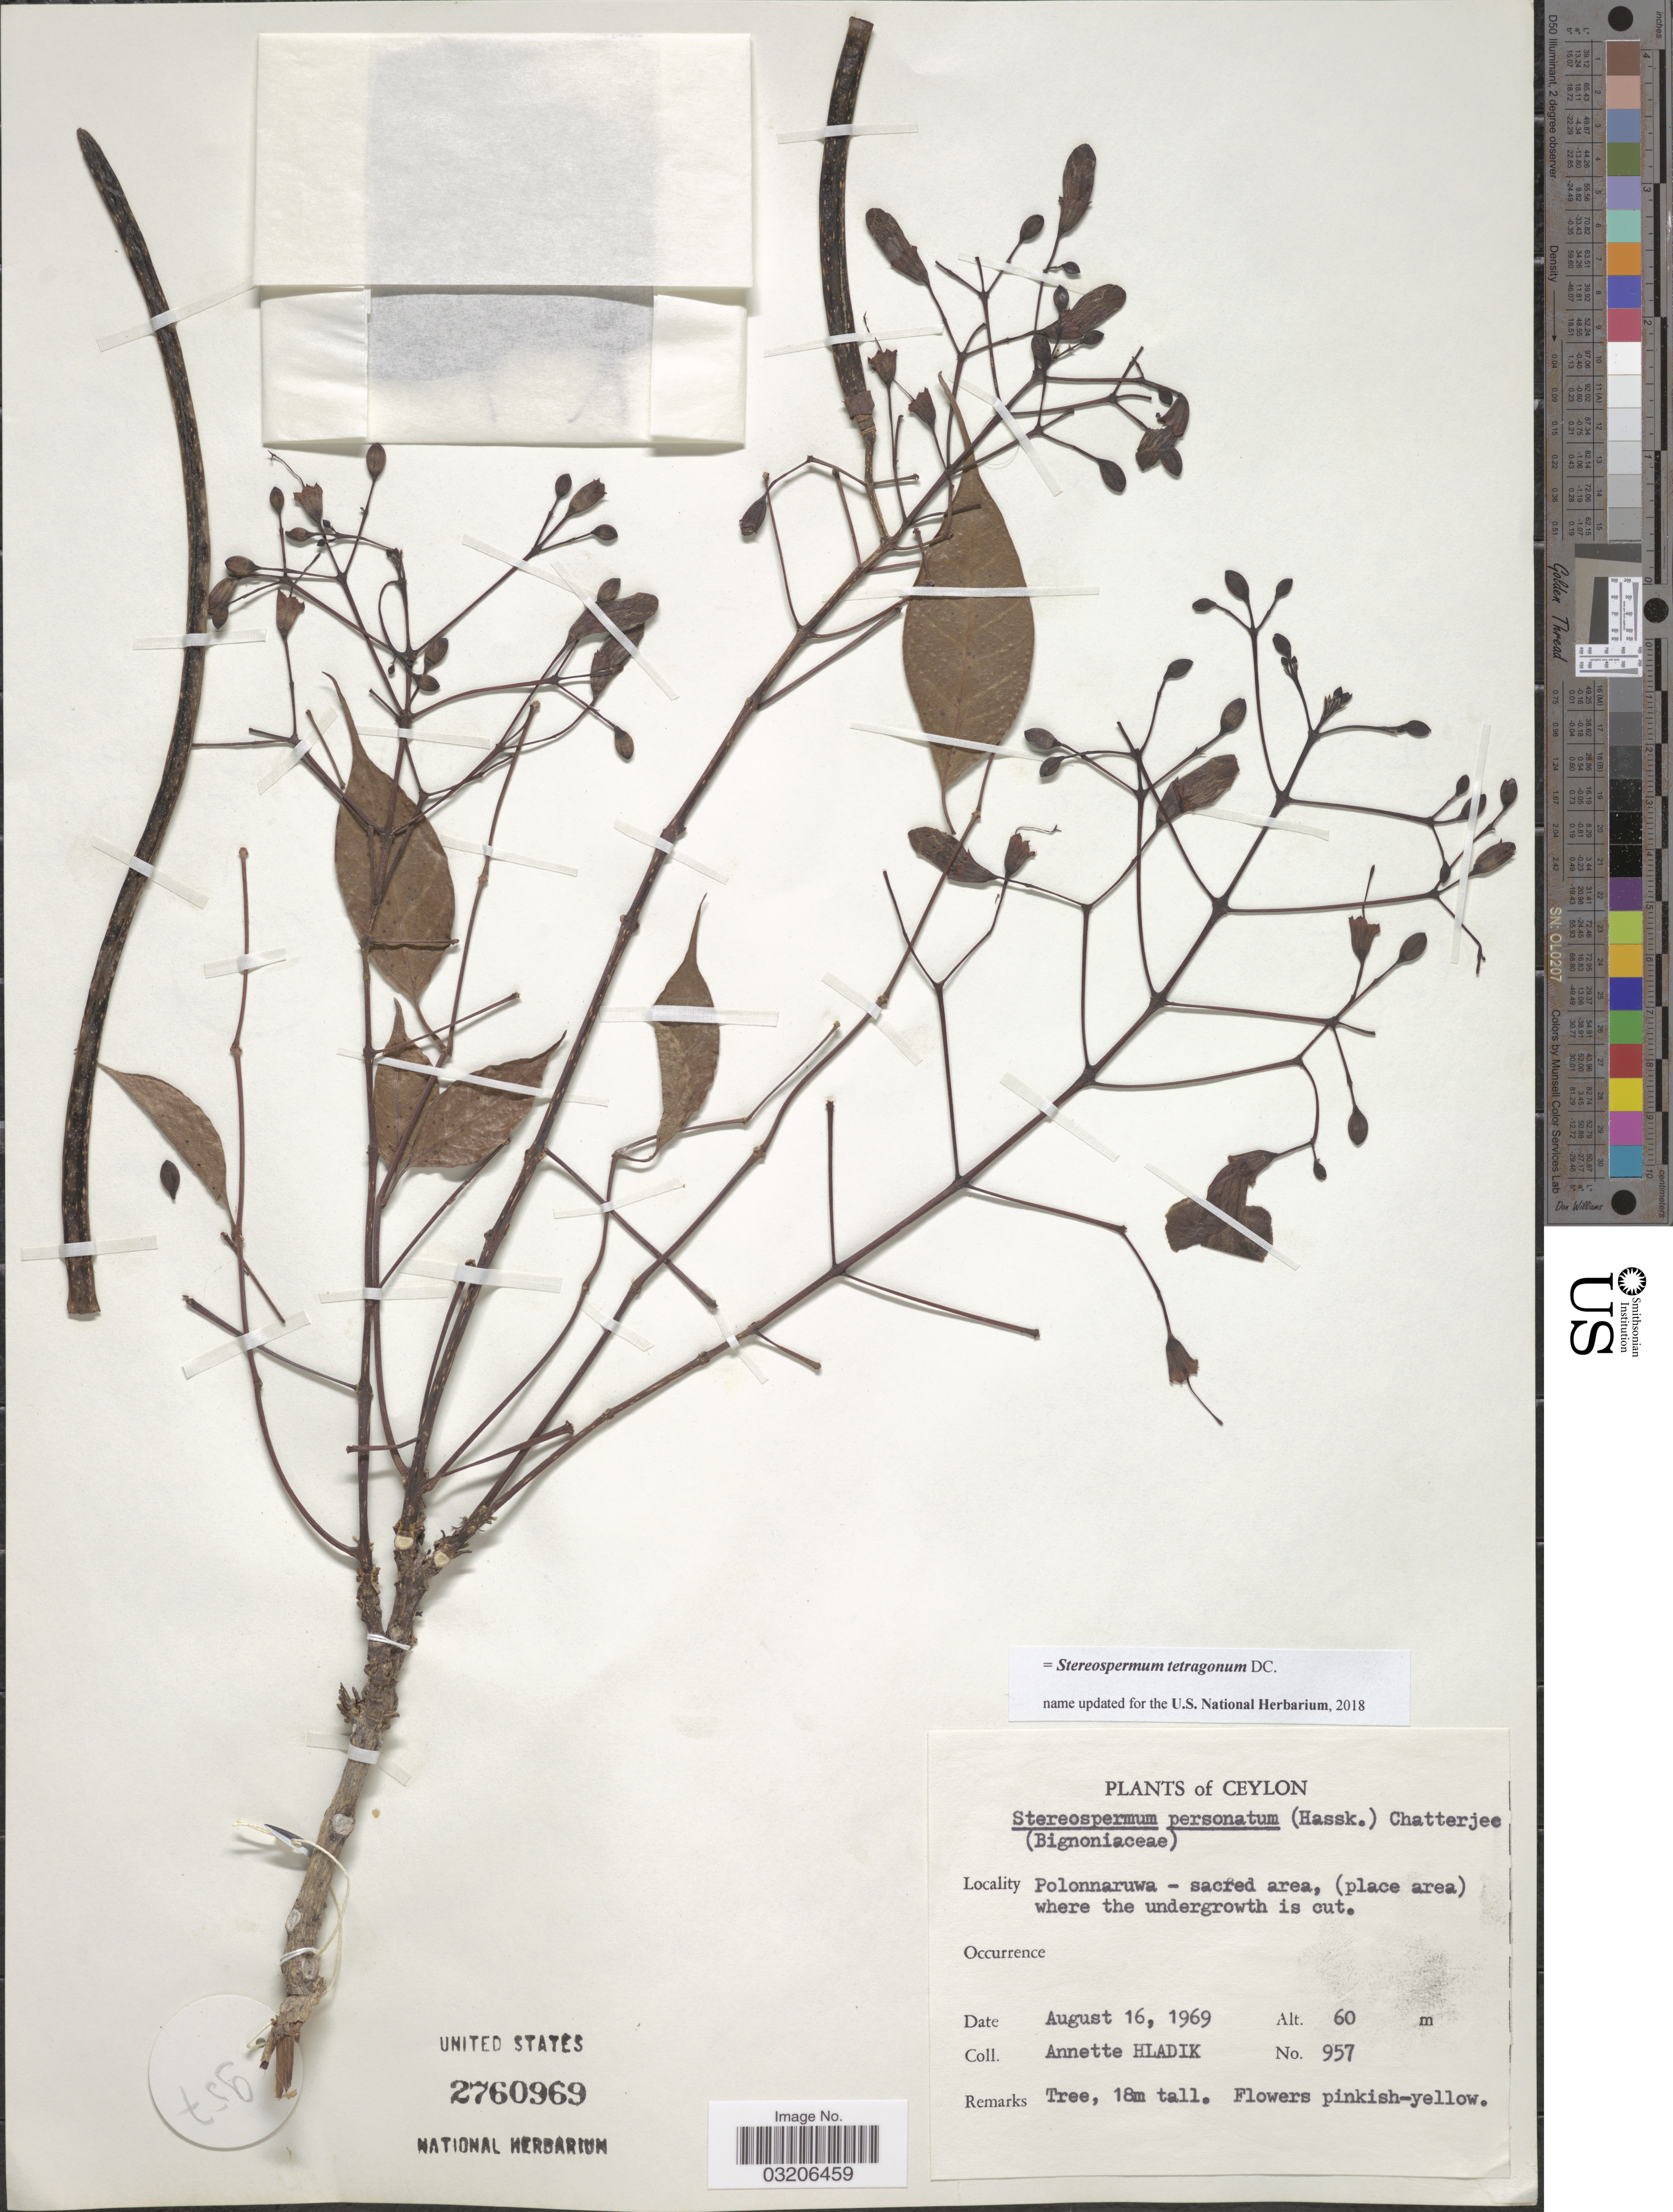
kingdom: Plantae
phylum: Tracheophyta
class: Magnoliopsida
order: Lamiales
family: Bignoniaceae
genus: Stereospermum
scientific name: Stereospermum tetragonum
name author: DC.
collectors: A. Hladik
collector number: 957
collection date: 1969-08-16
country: Sri Lanka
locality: Ceylon. Polonnaruwa - sacred area, (place area) where the undergrowth is cut.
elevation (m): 60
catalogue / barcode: US 2760969